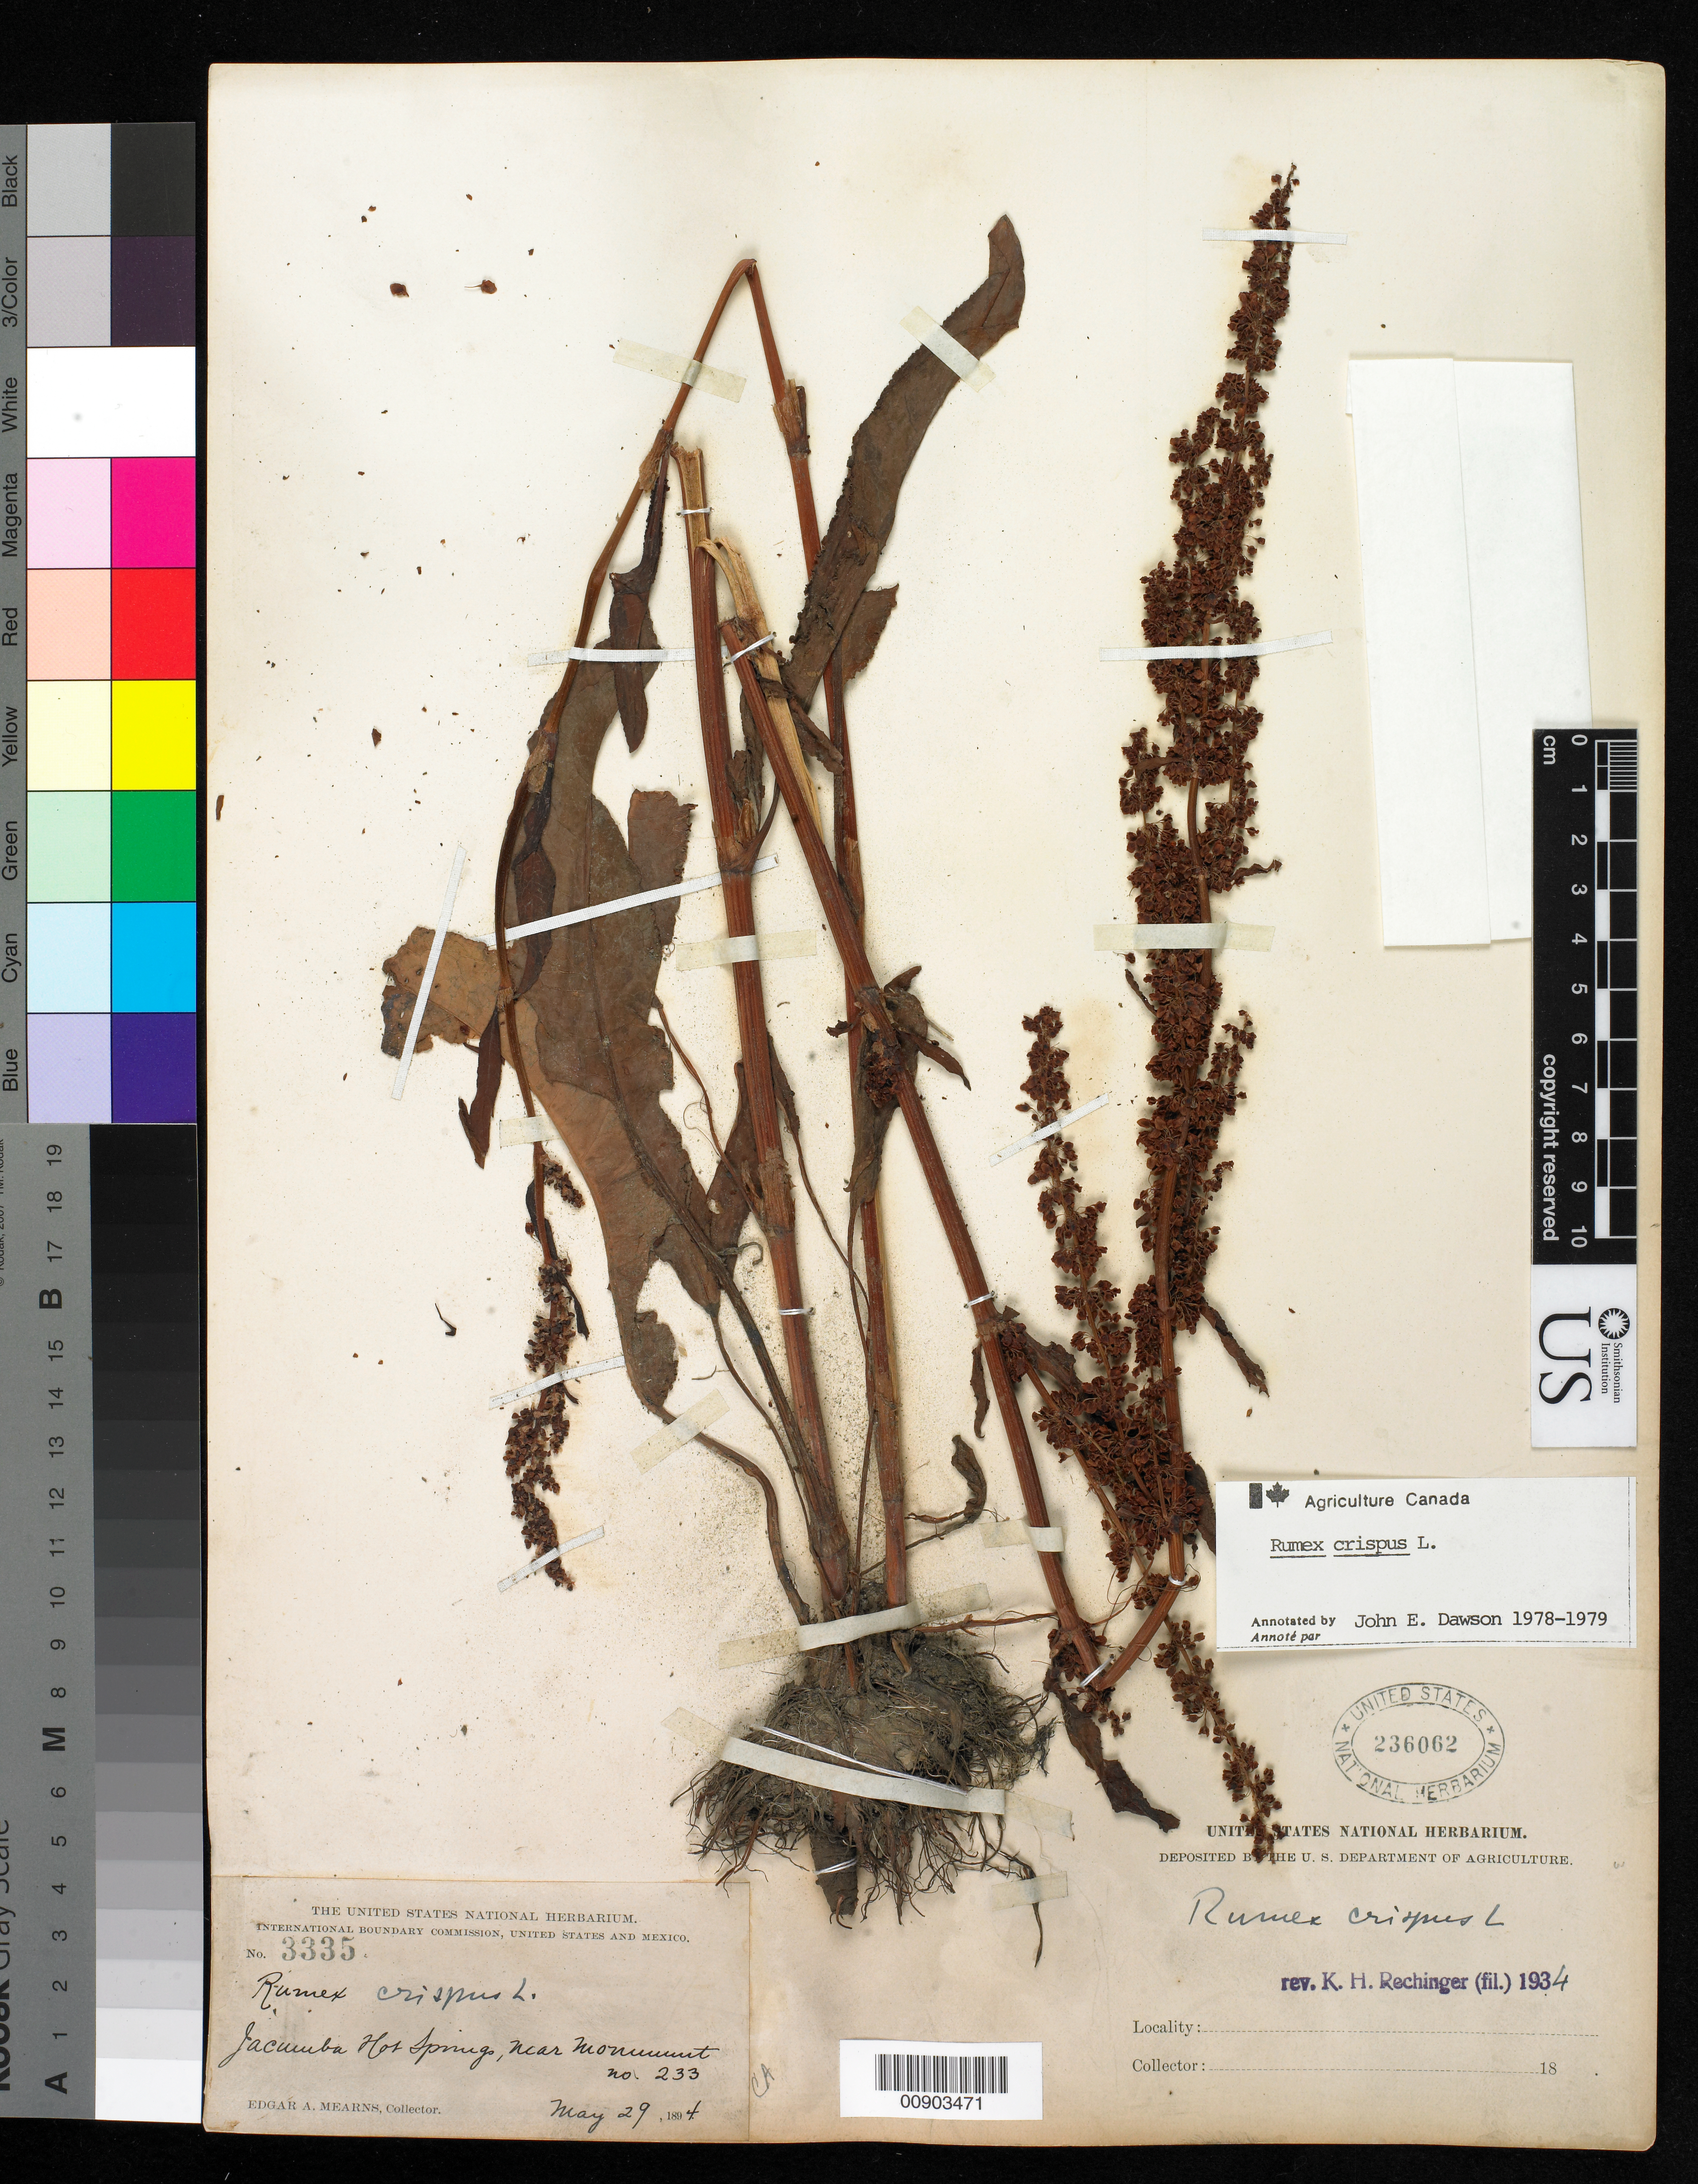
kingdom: Plantae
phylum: Tracheophyta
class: Magnoliopsida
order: Caryophyllales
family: Polygonaceae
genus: Rumex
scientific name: Rumex crispus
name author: L.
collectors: E. A. Mearns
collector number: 3335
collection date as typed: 29 May 1894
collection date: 1894-05-29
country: United States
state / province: California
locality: Jacumba Hot Springs, near Monument no. 233.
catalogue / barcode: US 236062